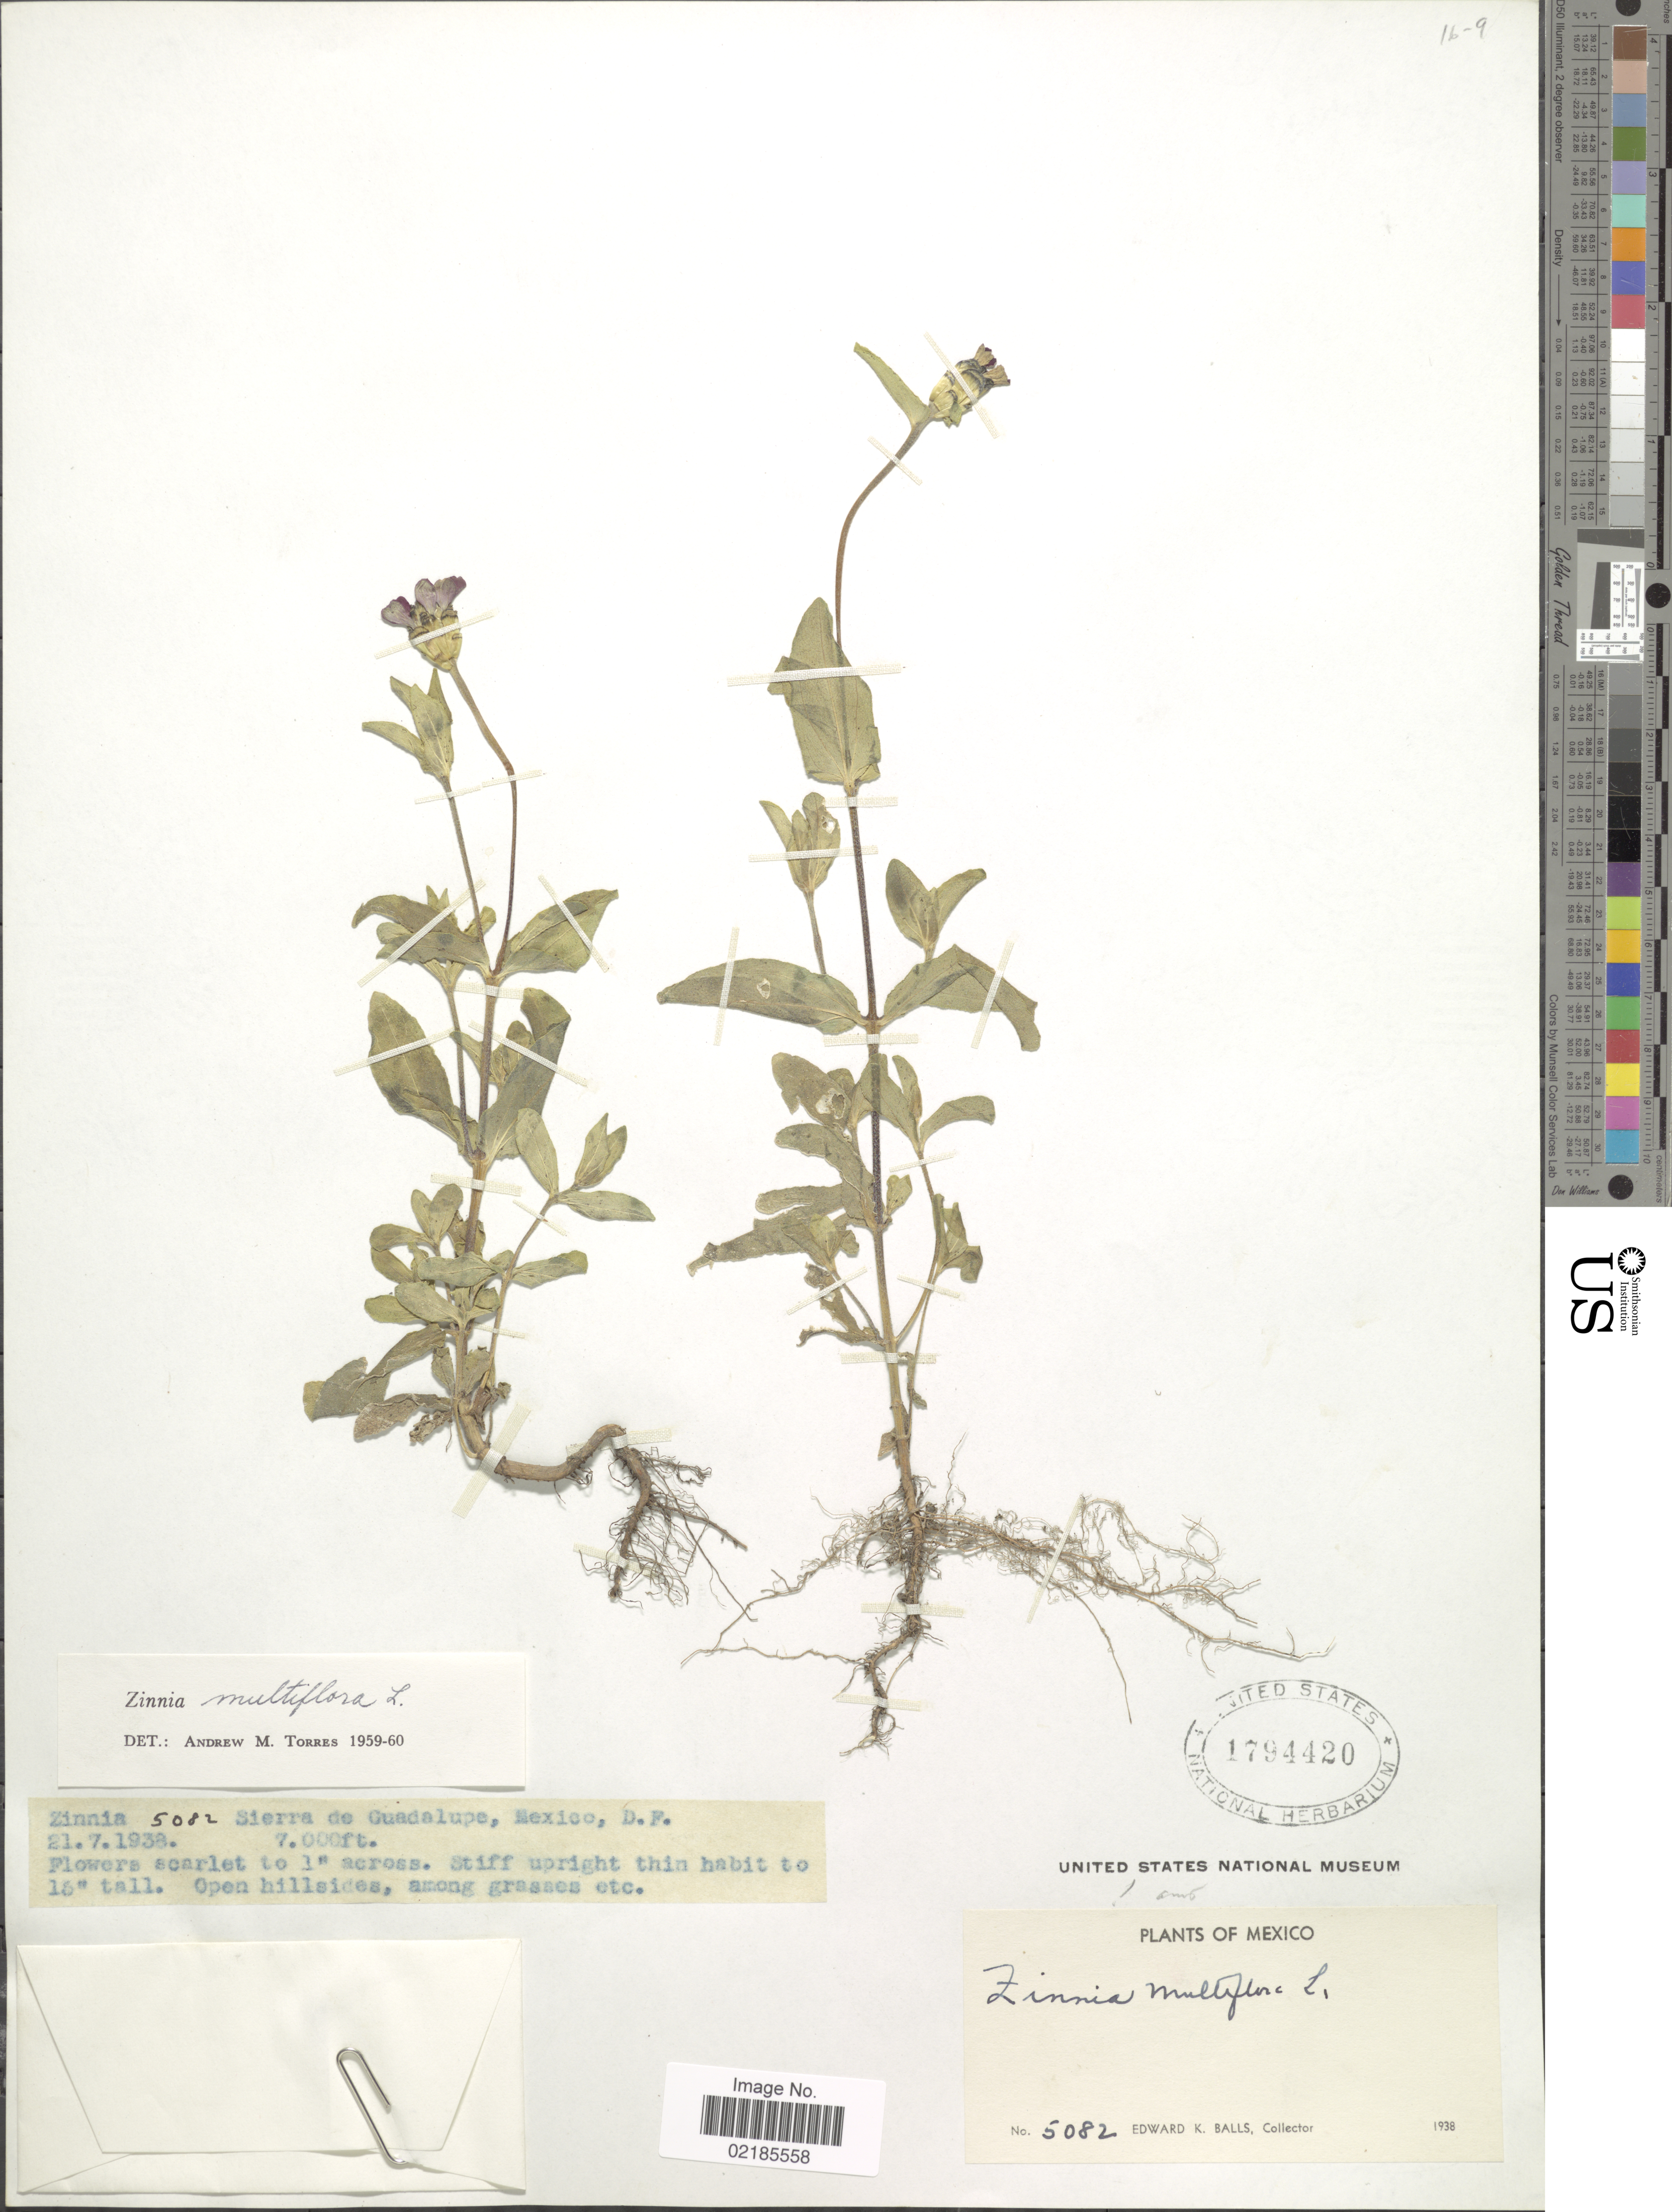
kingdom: Plantae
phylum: Tracheophyta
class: Magnoliopsida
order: Asterales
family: Asteraceae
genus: Zinnia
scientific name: Zinnia peruviana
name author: (L.) L.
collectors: E. K. Balls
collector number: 5082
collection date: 1938-07-21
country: Mexico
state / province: Distrito Federal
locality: Sierra de Guadalupe, D. F.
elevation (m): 2134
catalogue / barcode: US 1794420